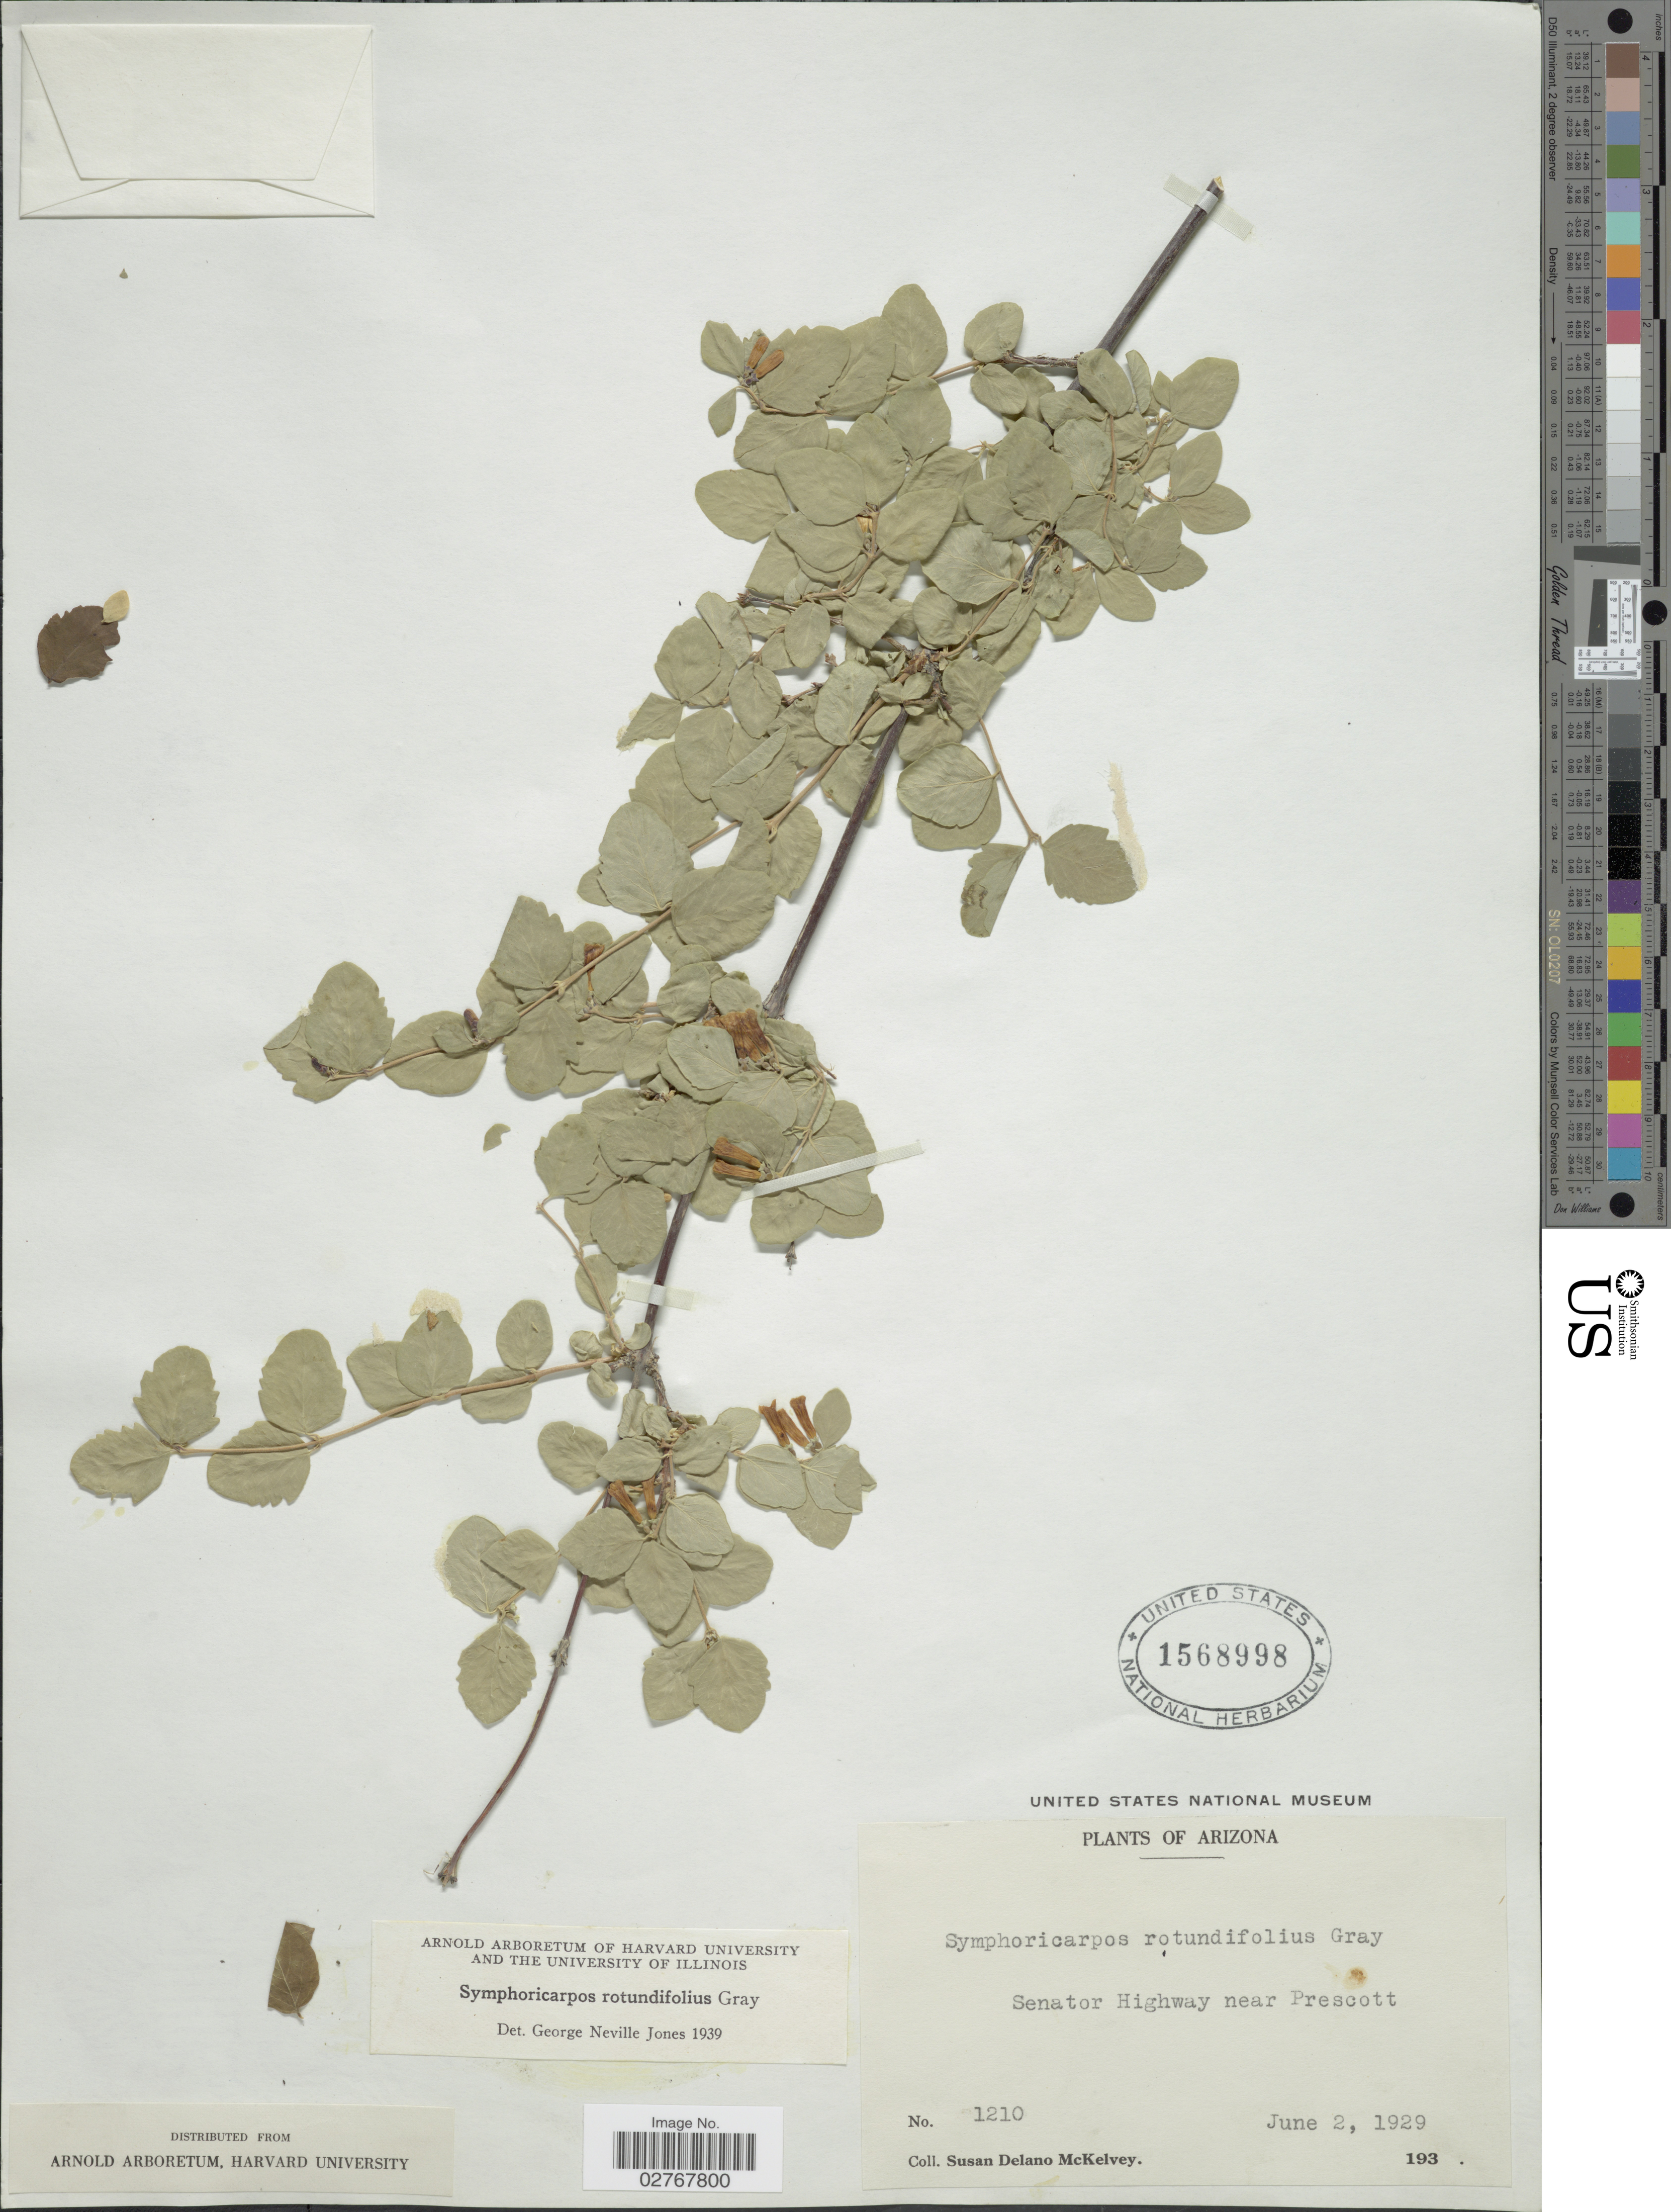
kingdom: Plantae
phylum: Tracheophyta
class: Magnoliopsida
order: Dipsacales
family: Caprifoliaceae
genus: Symphoricarpos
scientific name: Symphoricarpos rotundifolius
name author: A. Gray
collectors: S. A. McKelvey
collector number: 1210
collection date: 1929-06-02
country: United States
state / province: Arizona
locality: Senator Highway near Prescott.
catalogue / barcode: US 1568998